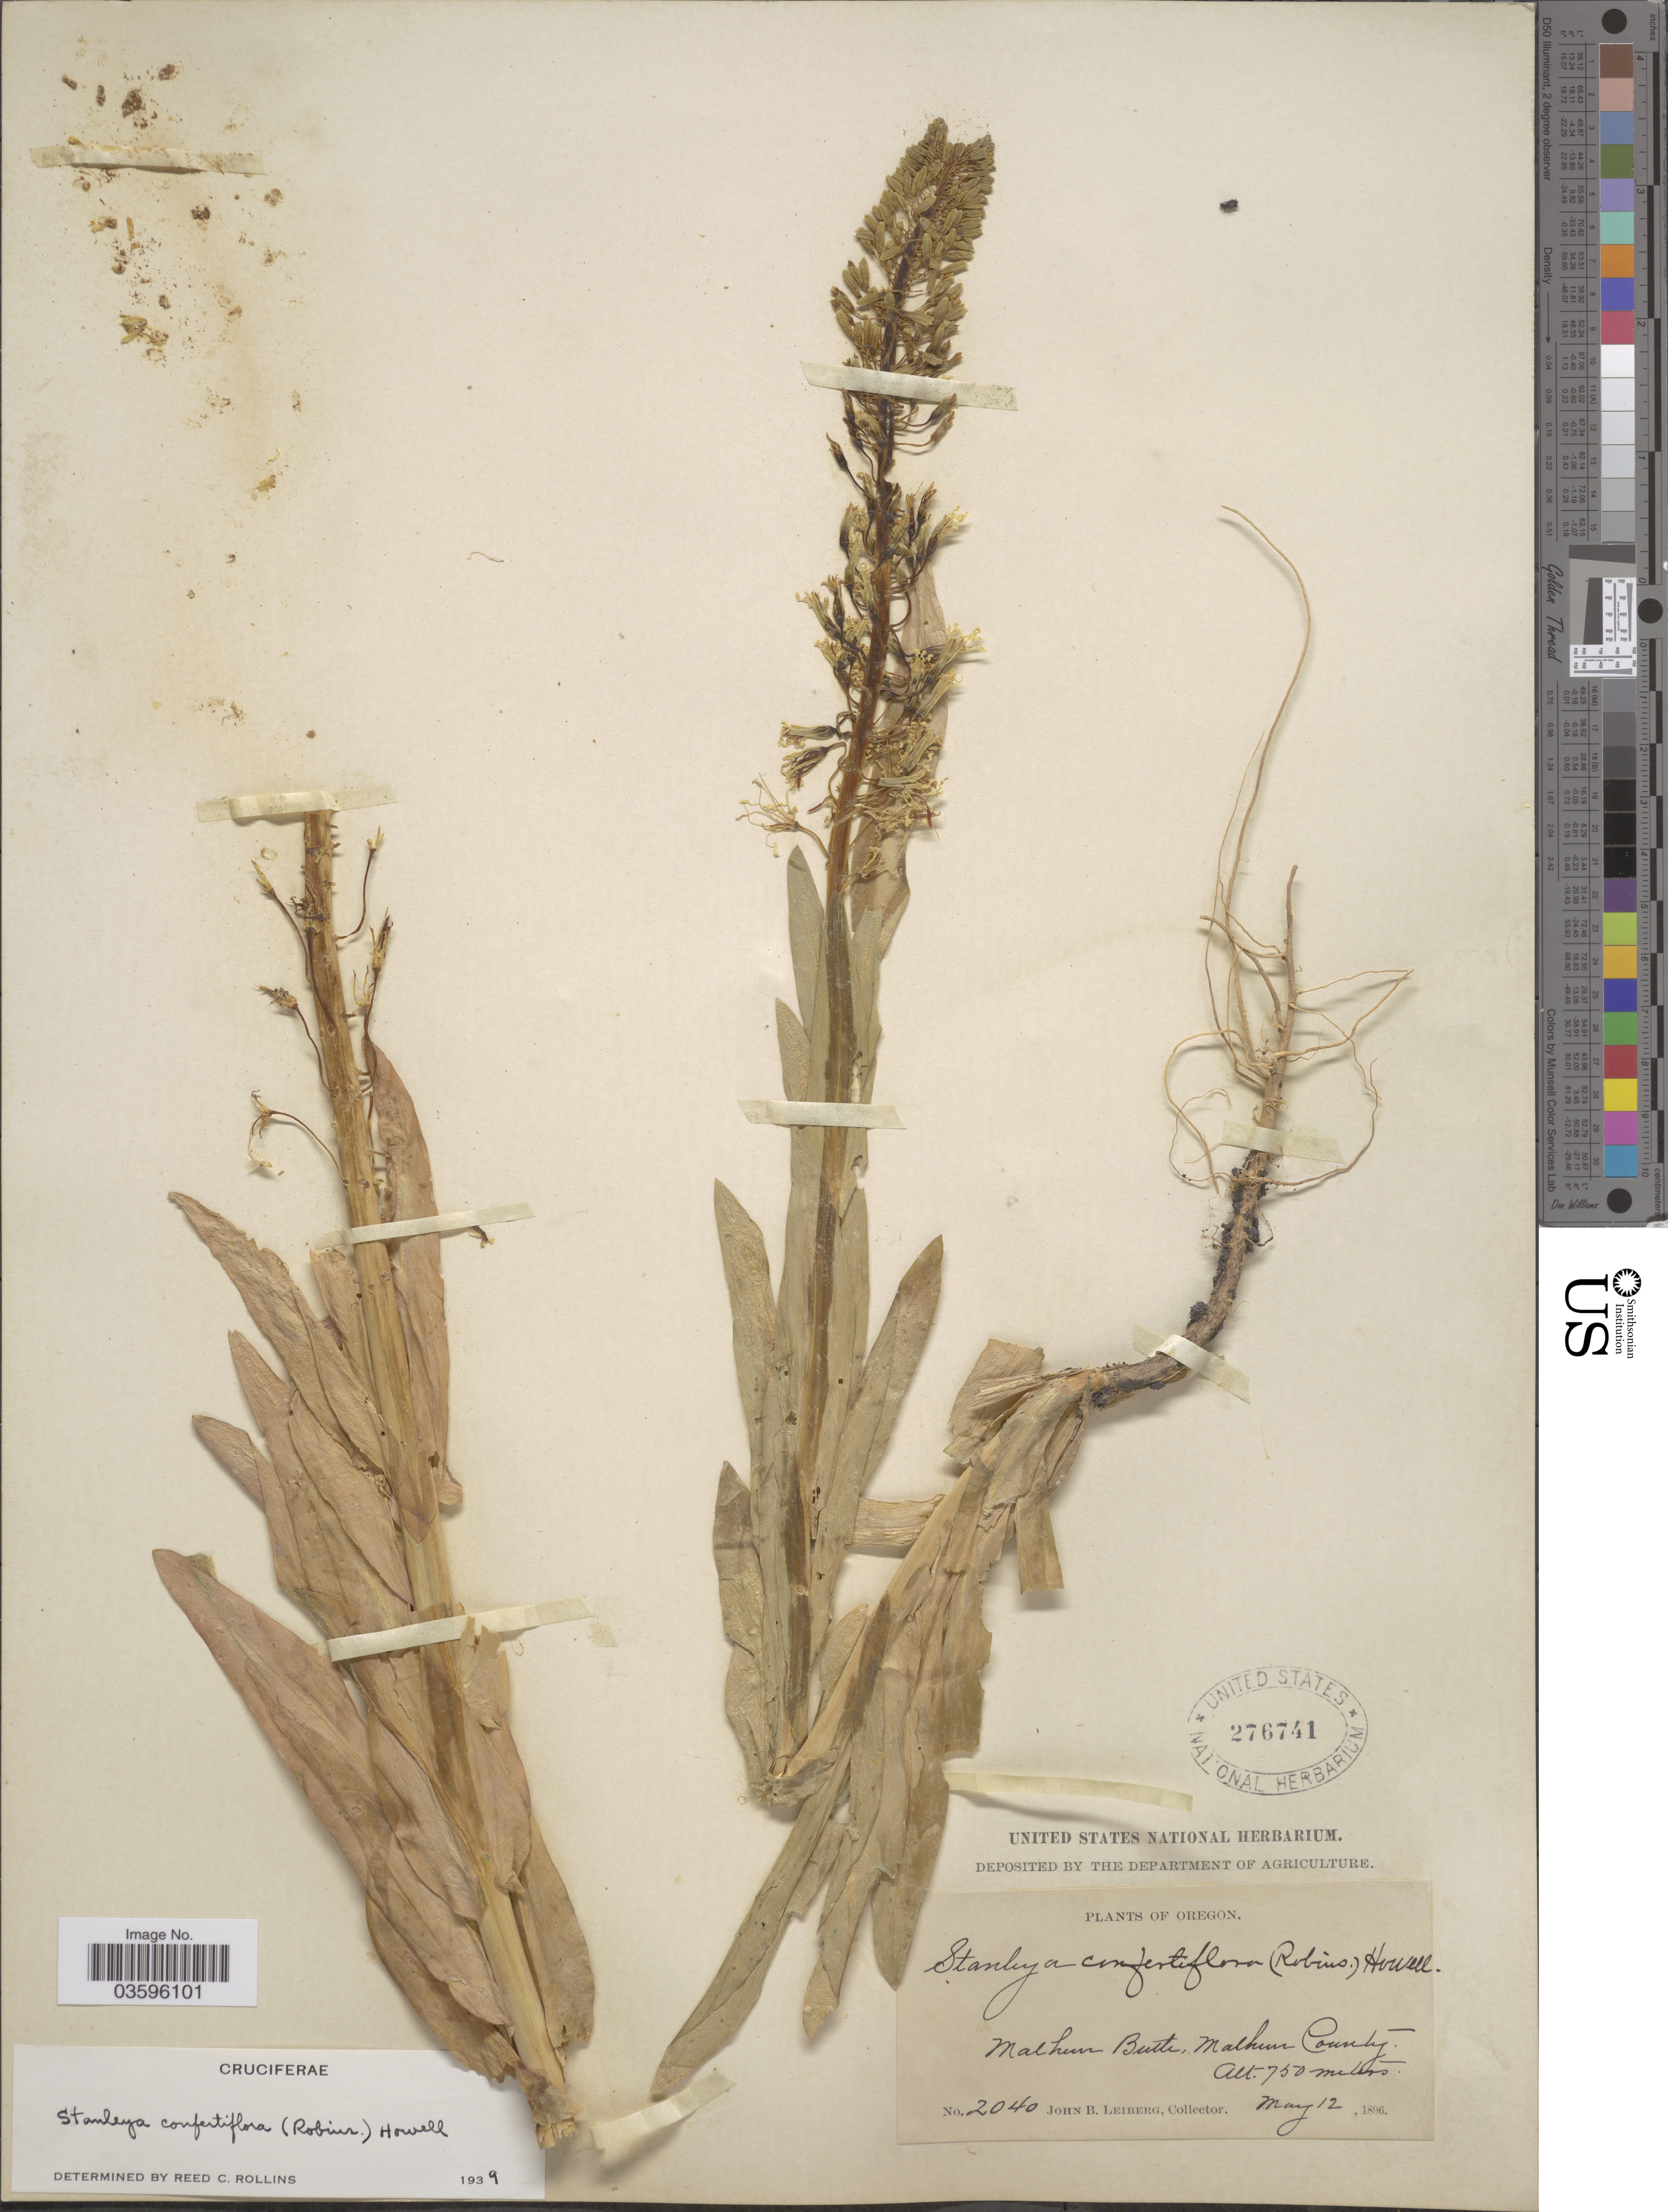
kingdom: Plantae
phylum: Tracheophyta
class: Magnoliopsida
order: Brassicales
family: Brassicaceae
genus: Stanleya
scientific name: Stanleya confertiflora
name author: (B.L. Rob.) Howell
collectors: J. B. Leiberg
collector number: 2040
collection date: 1896-05-12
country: United States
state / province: Oregon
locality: Malheur Butte, Malheur County.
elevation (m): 750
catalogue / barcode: US 276741